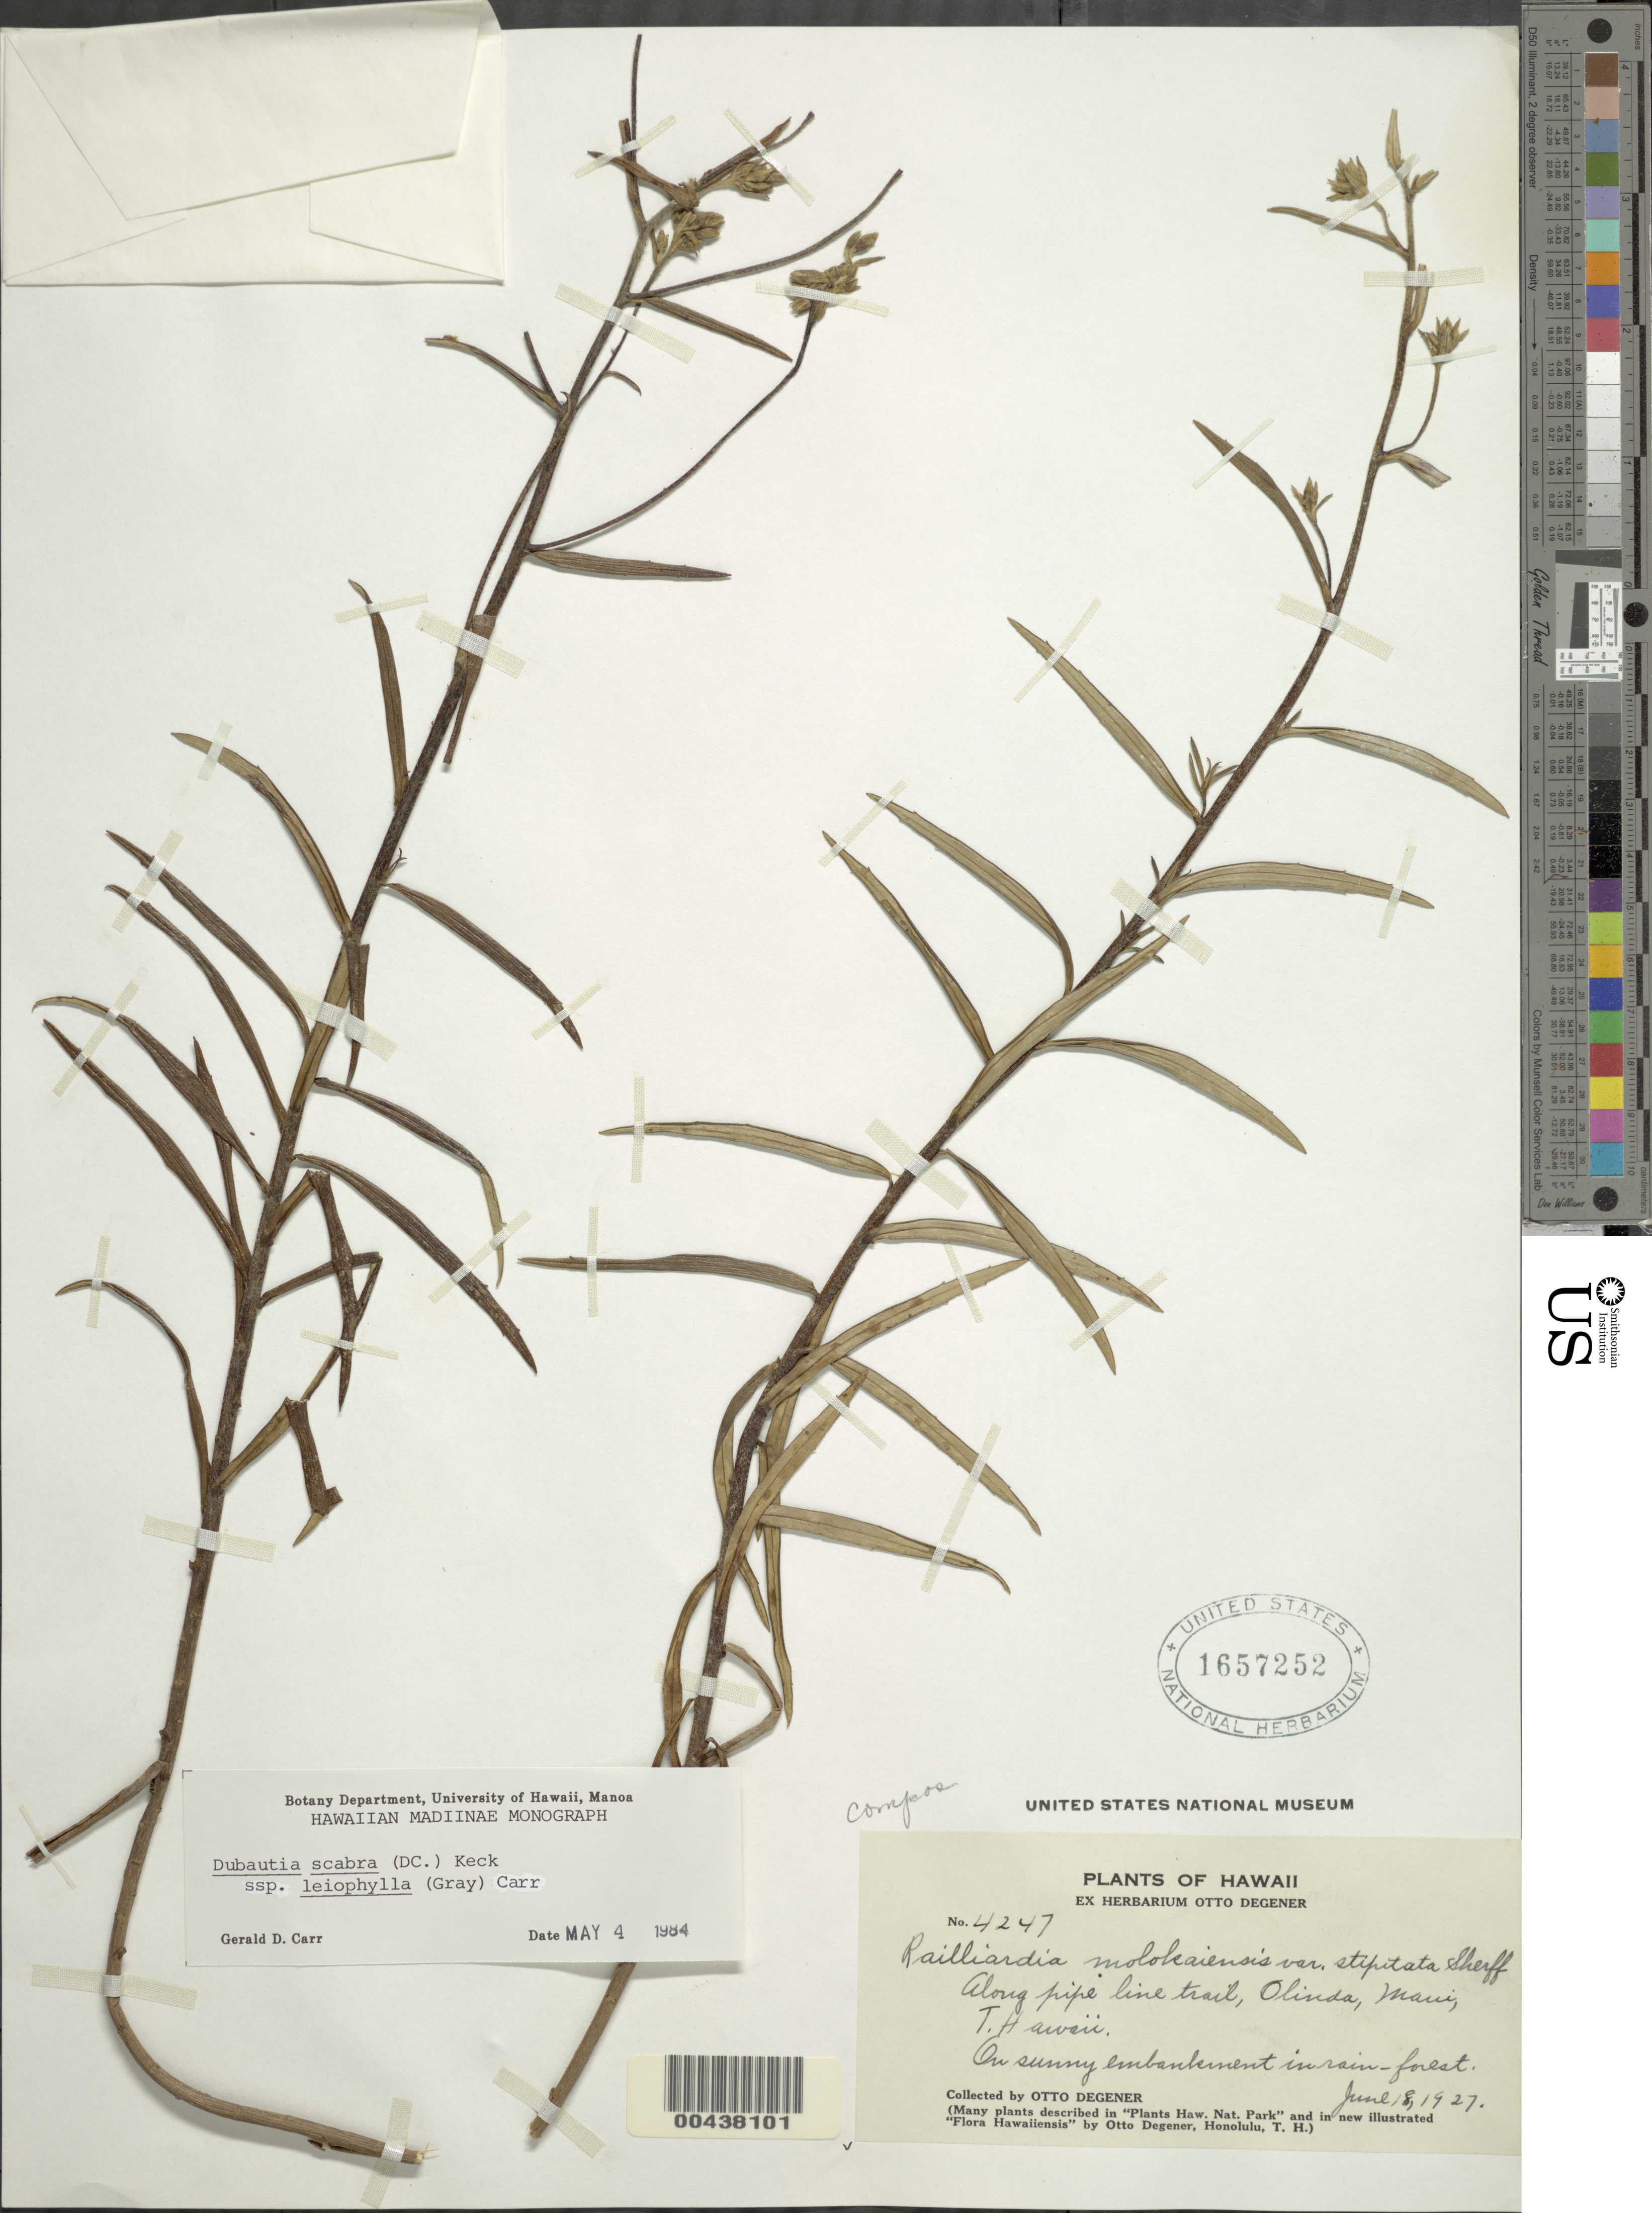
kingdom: Plantae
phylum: Tracheophyta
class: Magnoliopsida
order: Asterales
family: Asteraceae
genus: Dubautia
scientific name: Dubautia scabra subsp. leiophylla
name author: (A. Gray) G.D. Carr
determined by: Carr, G. D.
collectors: O. Degener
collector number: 4247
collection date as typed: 18 Jun 1927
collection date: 1927-06-18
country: United States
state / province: Hawaii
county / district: Maui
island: Maui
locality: Along pipe line trail, Olinda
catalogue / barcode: US 1657252